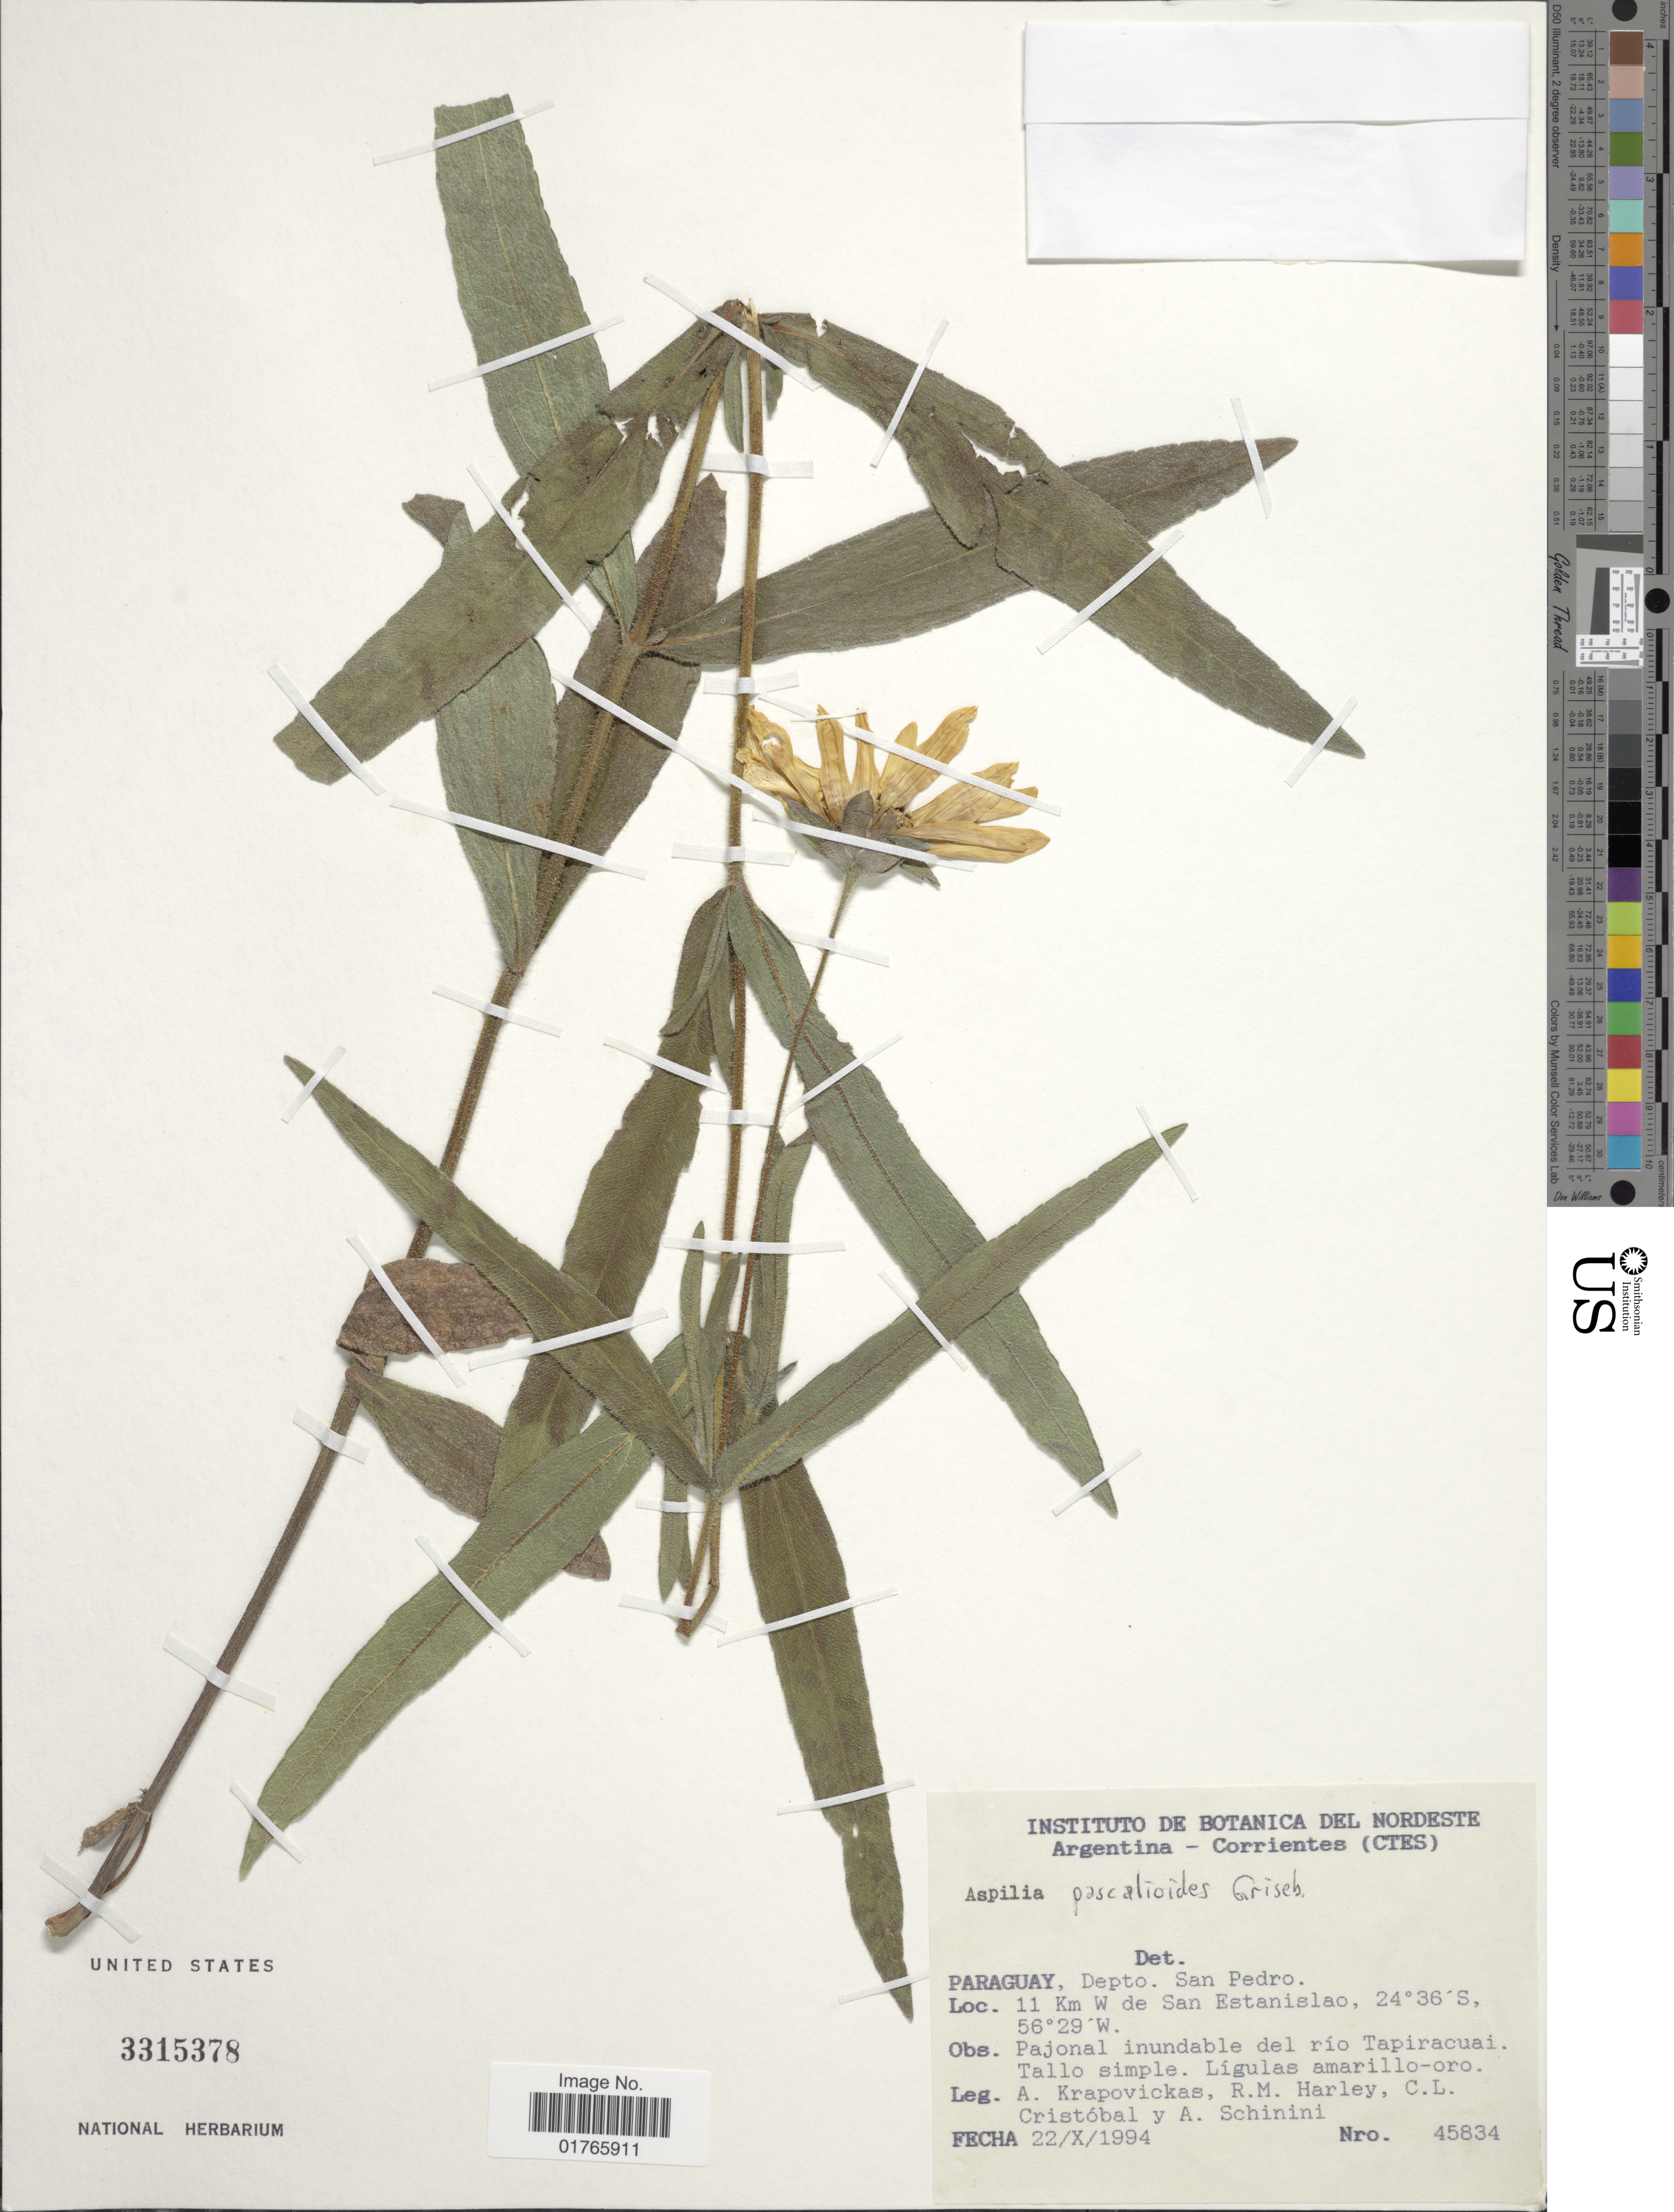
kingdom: Plantae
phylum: Tracheophyta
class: Magnoliopsida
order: Asterales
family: Asteraceae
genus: Aspilia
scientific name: Aspilia pascalioides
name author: Griseb.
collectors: A. Krapovickas, R. M. Harley, C. L. Cristóbal & A. Schinini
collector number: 45834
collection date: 1994-10-22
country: Paraguay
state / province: San Pedro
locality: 11 km W de San Estanislao, Pajonal inundable del rio Tapiracuai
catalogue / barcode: US 3315378